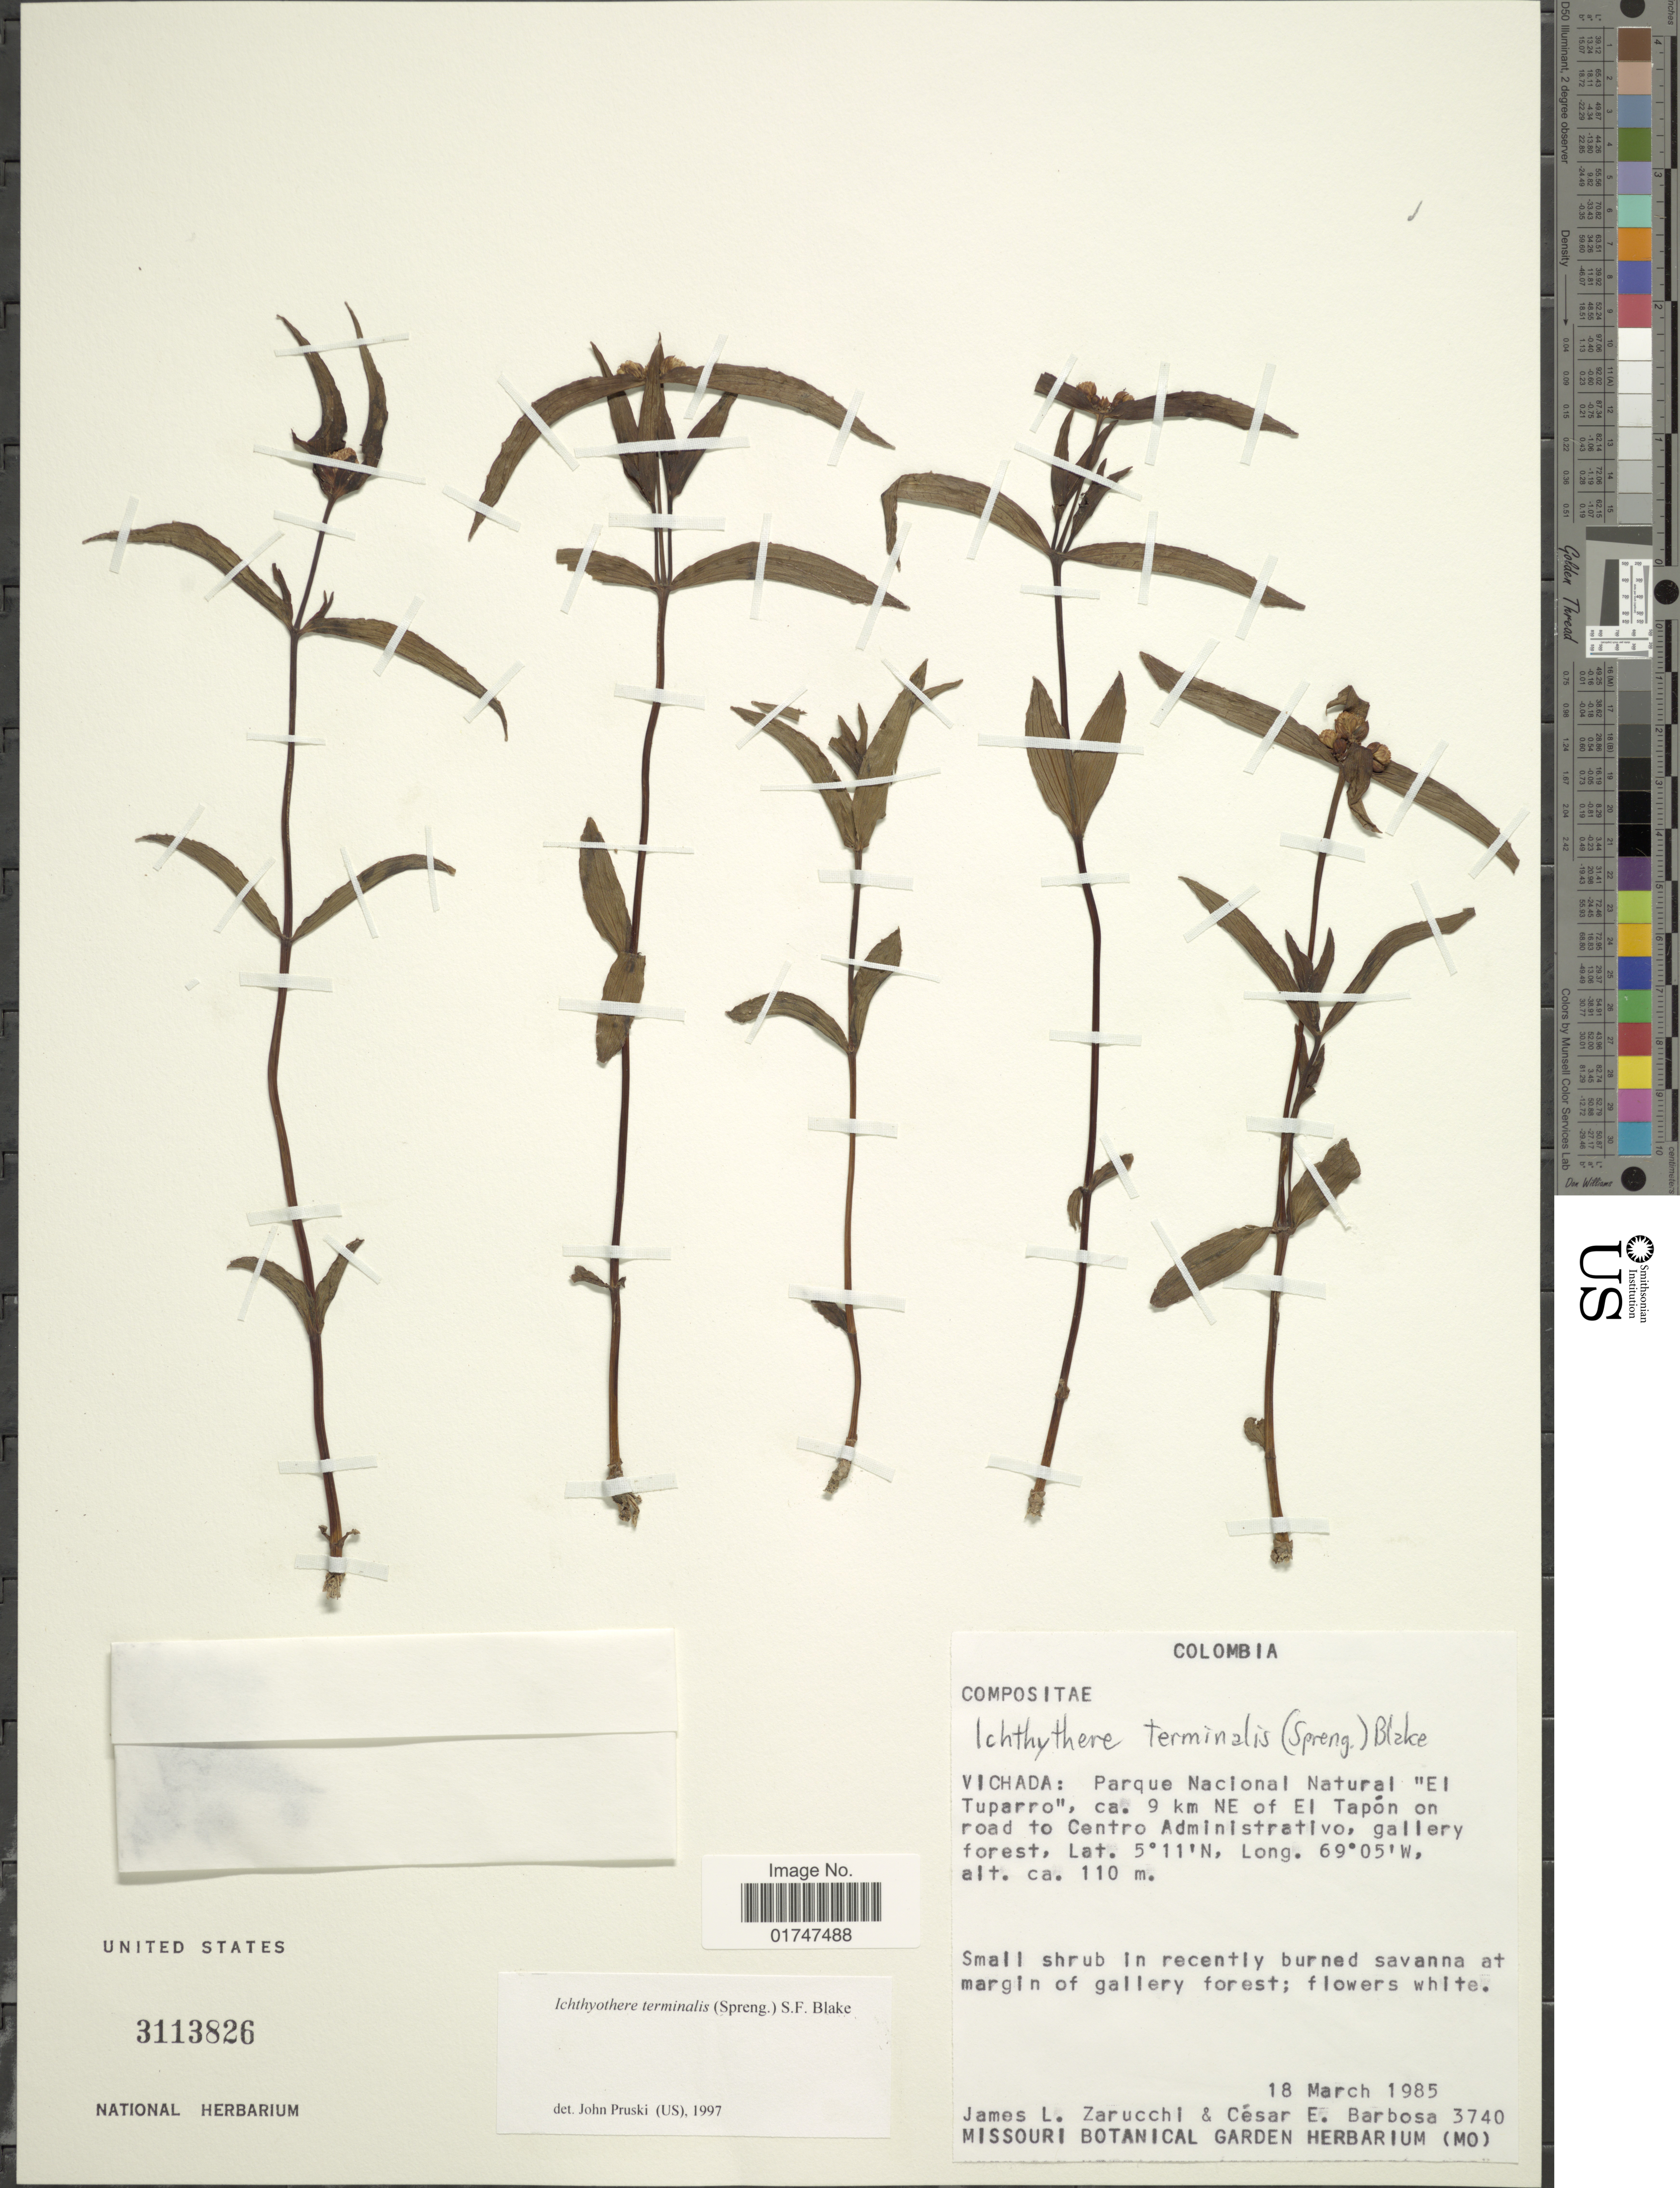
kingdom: Plantae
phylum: Tracheophyta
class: Magnoliopsida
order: Asterales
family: Asteraceae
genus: Ichthyothere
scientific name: Ichthyothere terminalis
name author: (Spreng.) S.F. Blake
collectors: J. L. Zarucchi & C. E. Barbosa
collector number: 3740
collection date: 1985-03-18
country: Colombia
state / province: Vichada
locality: Vichada: Parque Nacional Natural "El Tuparro", ca. 9 km NE of El Tapón on road to Centro Administrativo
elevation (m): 110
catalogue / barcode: US 3113826